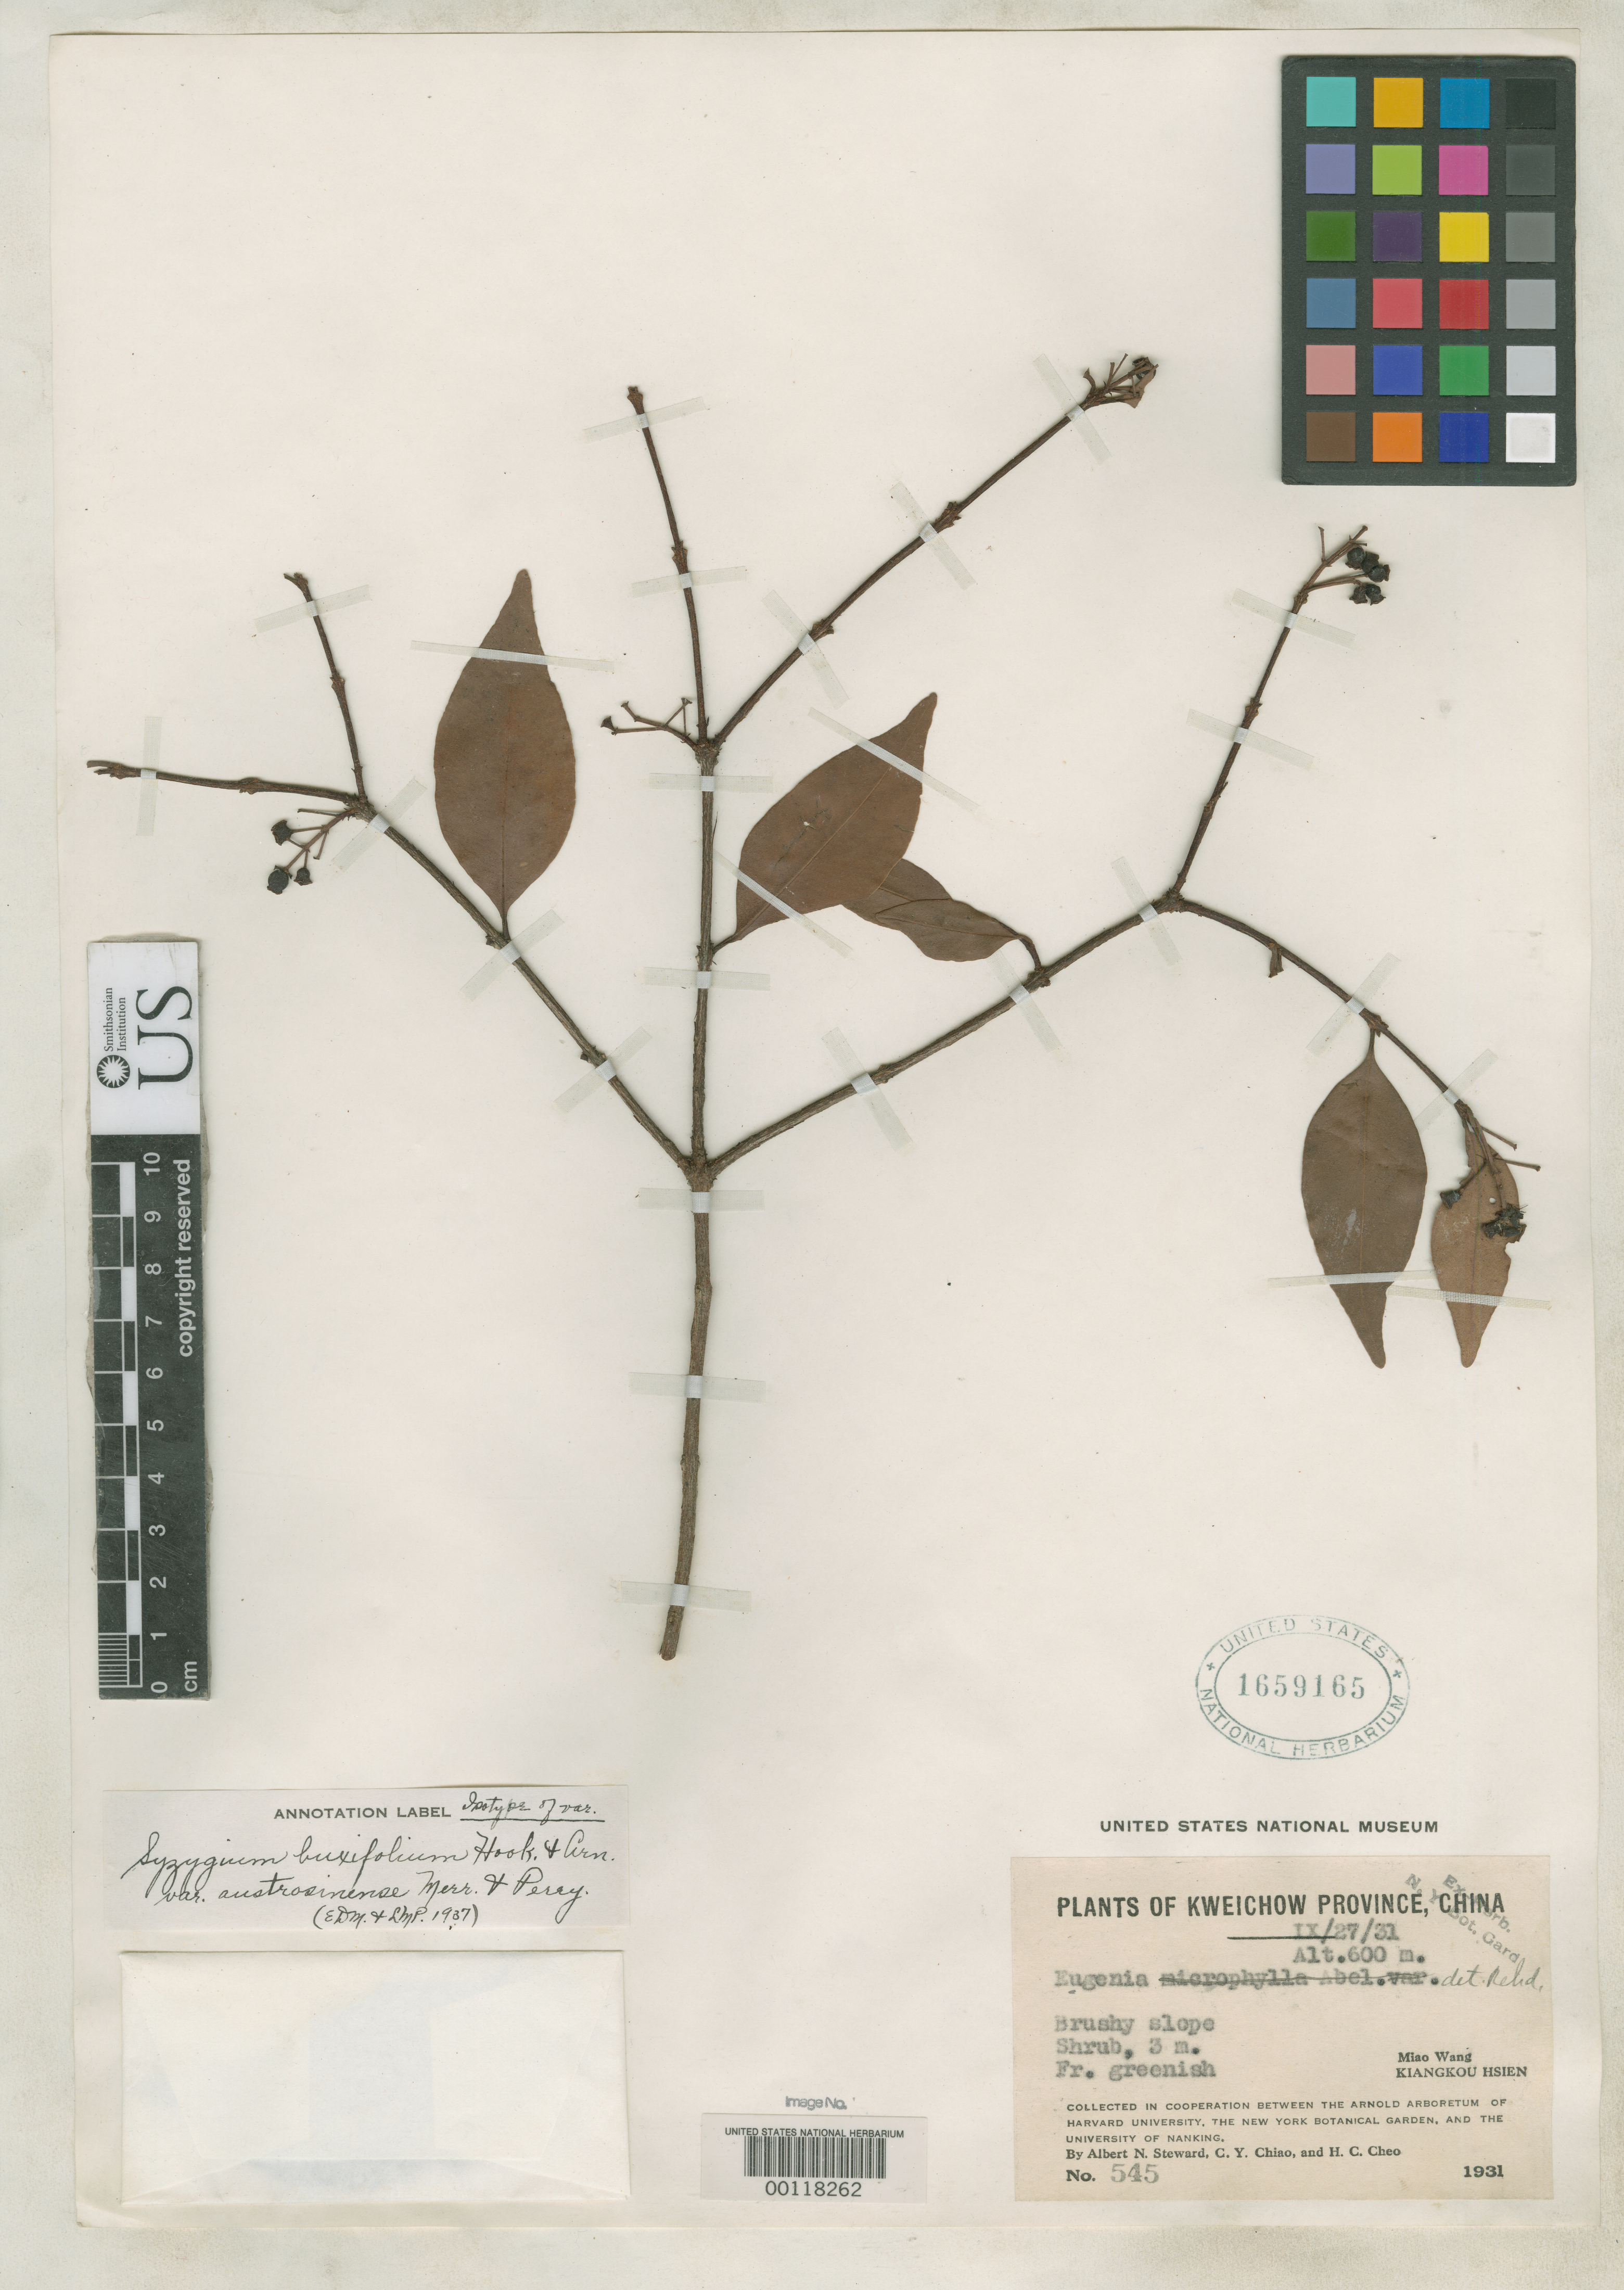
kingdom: Plantae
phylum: Tracheophyta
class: Magnoliopsida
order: Myrtales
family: Myrtaceae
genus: Syzygium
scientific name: Syzygium buxifolium var. austrosinense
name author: Merr. & L.M. Perry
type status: Isotype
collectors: A. N. Steward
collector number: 545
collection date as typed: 27 Sep 1931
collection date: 1931-09-27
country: China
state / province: Guizhou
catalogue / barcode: US 1659165